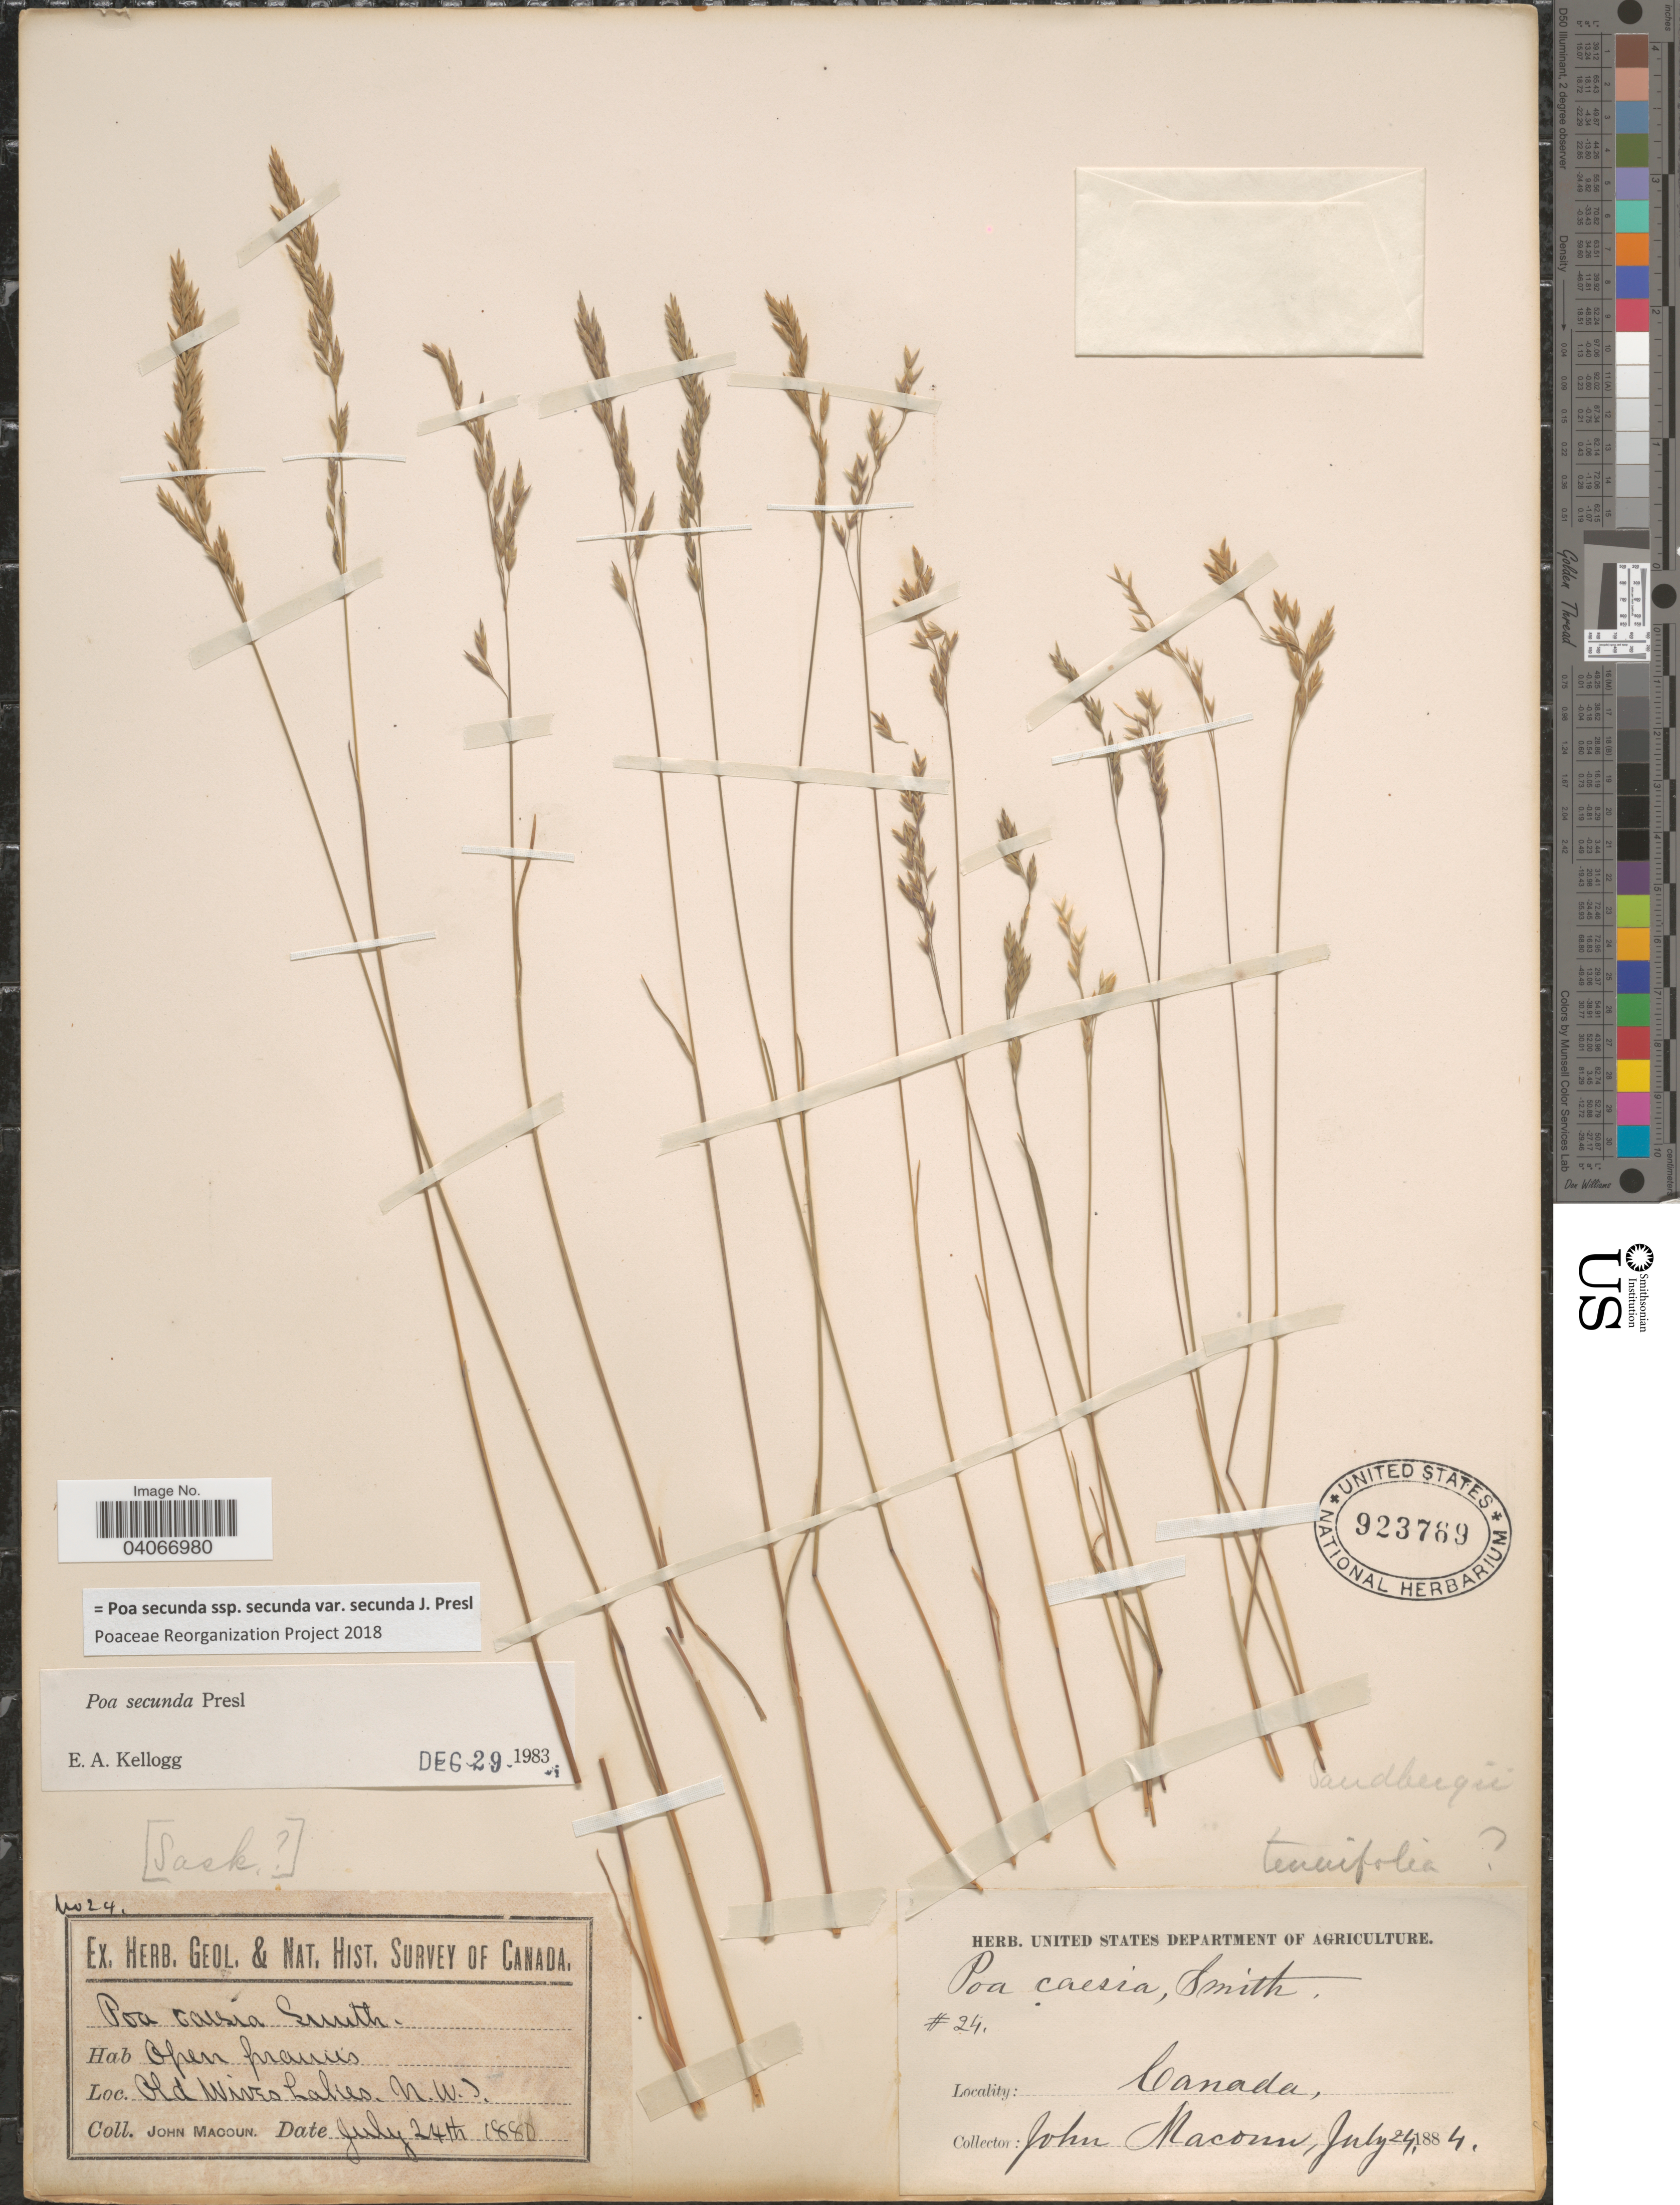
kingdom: Plantae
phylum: Tracheophyta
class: Liliopsida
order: Poales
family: Poaceae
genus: Poa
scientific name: Poa secunda subsp. secunda var. secunda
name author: J. Presl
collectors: J. Macoun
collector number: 24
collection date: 1880-07-24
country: Canada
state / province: Northwest Territories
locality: Old Wives Lakes. Herb. Geol. & Nat. Hist. Survey of Canada.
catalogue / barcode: US 923789